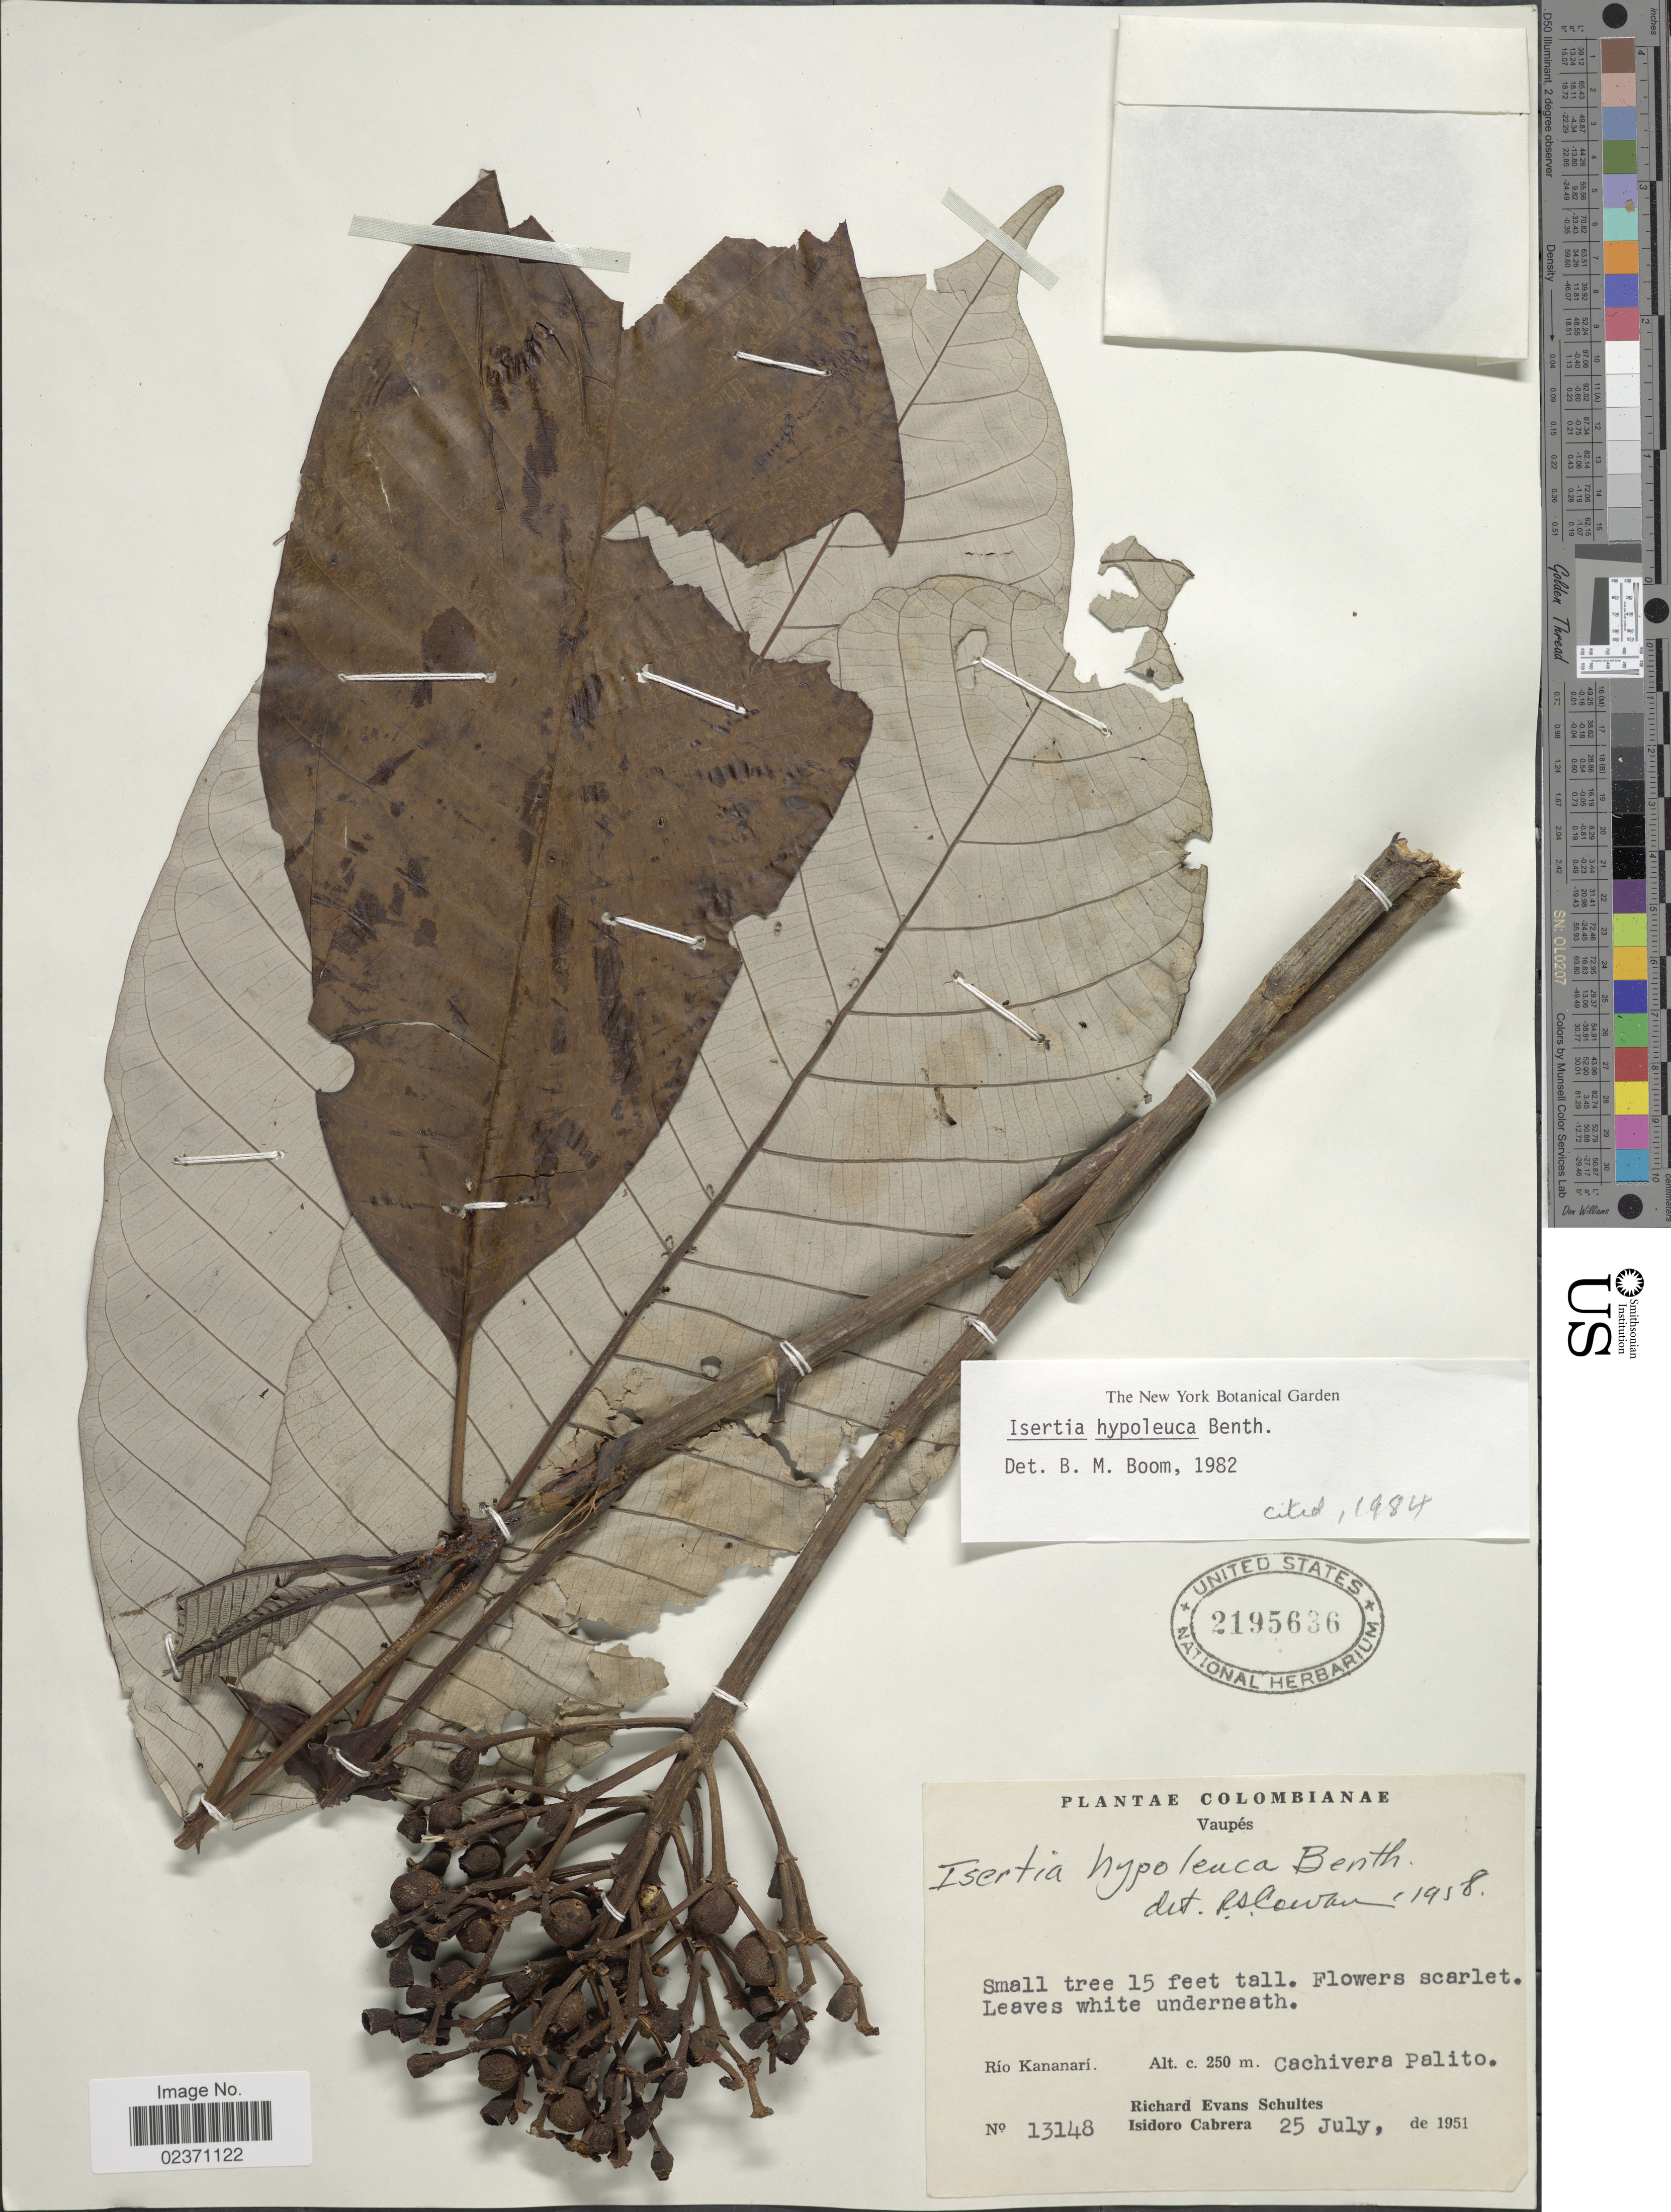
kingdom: Plantae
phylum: Tracheophyta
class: Magnoliopsida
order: Gentianales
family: Rubiaceae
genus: Isertia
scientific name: Isertia hypoleuca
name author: Benth.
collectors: R. E. Schultes & I. Cabrera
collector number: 13148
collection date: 1951-07-25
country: Colombia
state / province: Vaupés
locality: Rio Kananari. Cachivera Palito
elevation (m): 250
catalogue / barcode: US 2195636